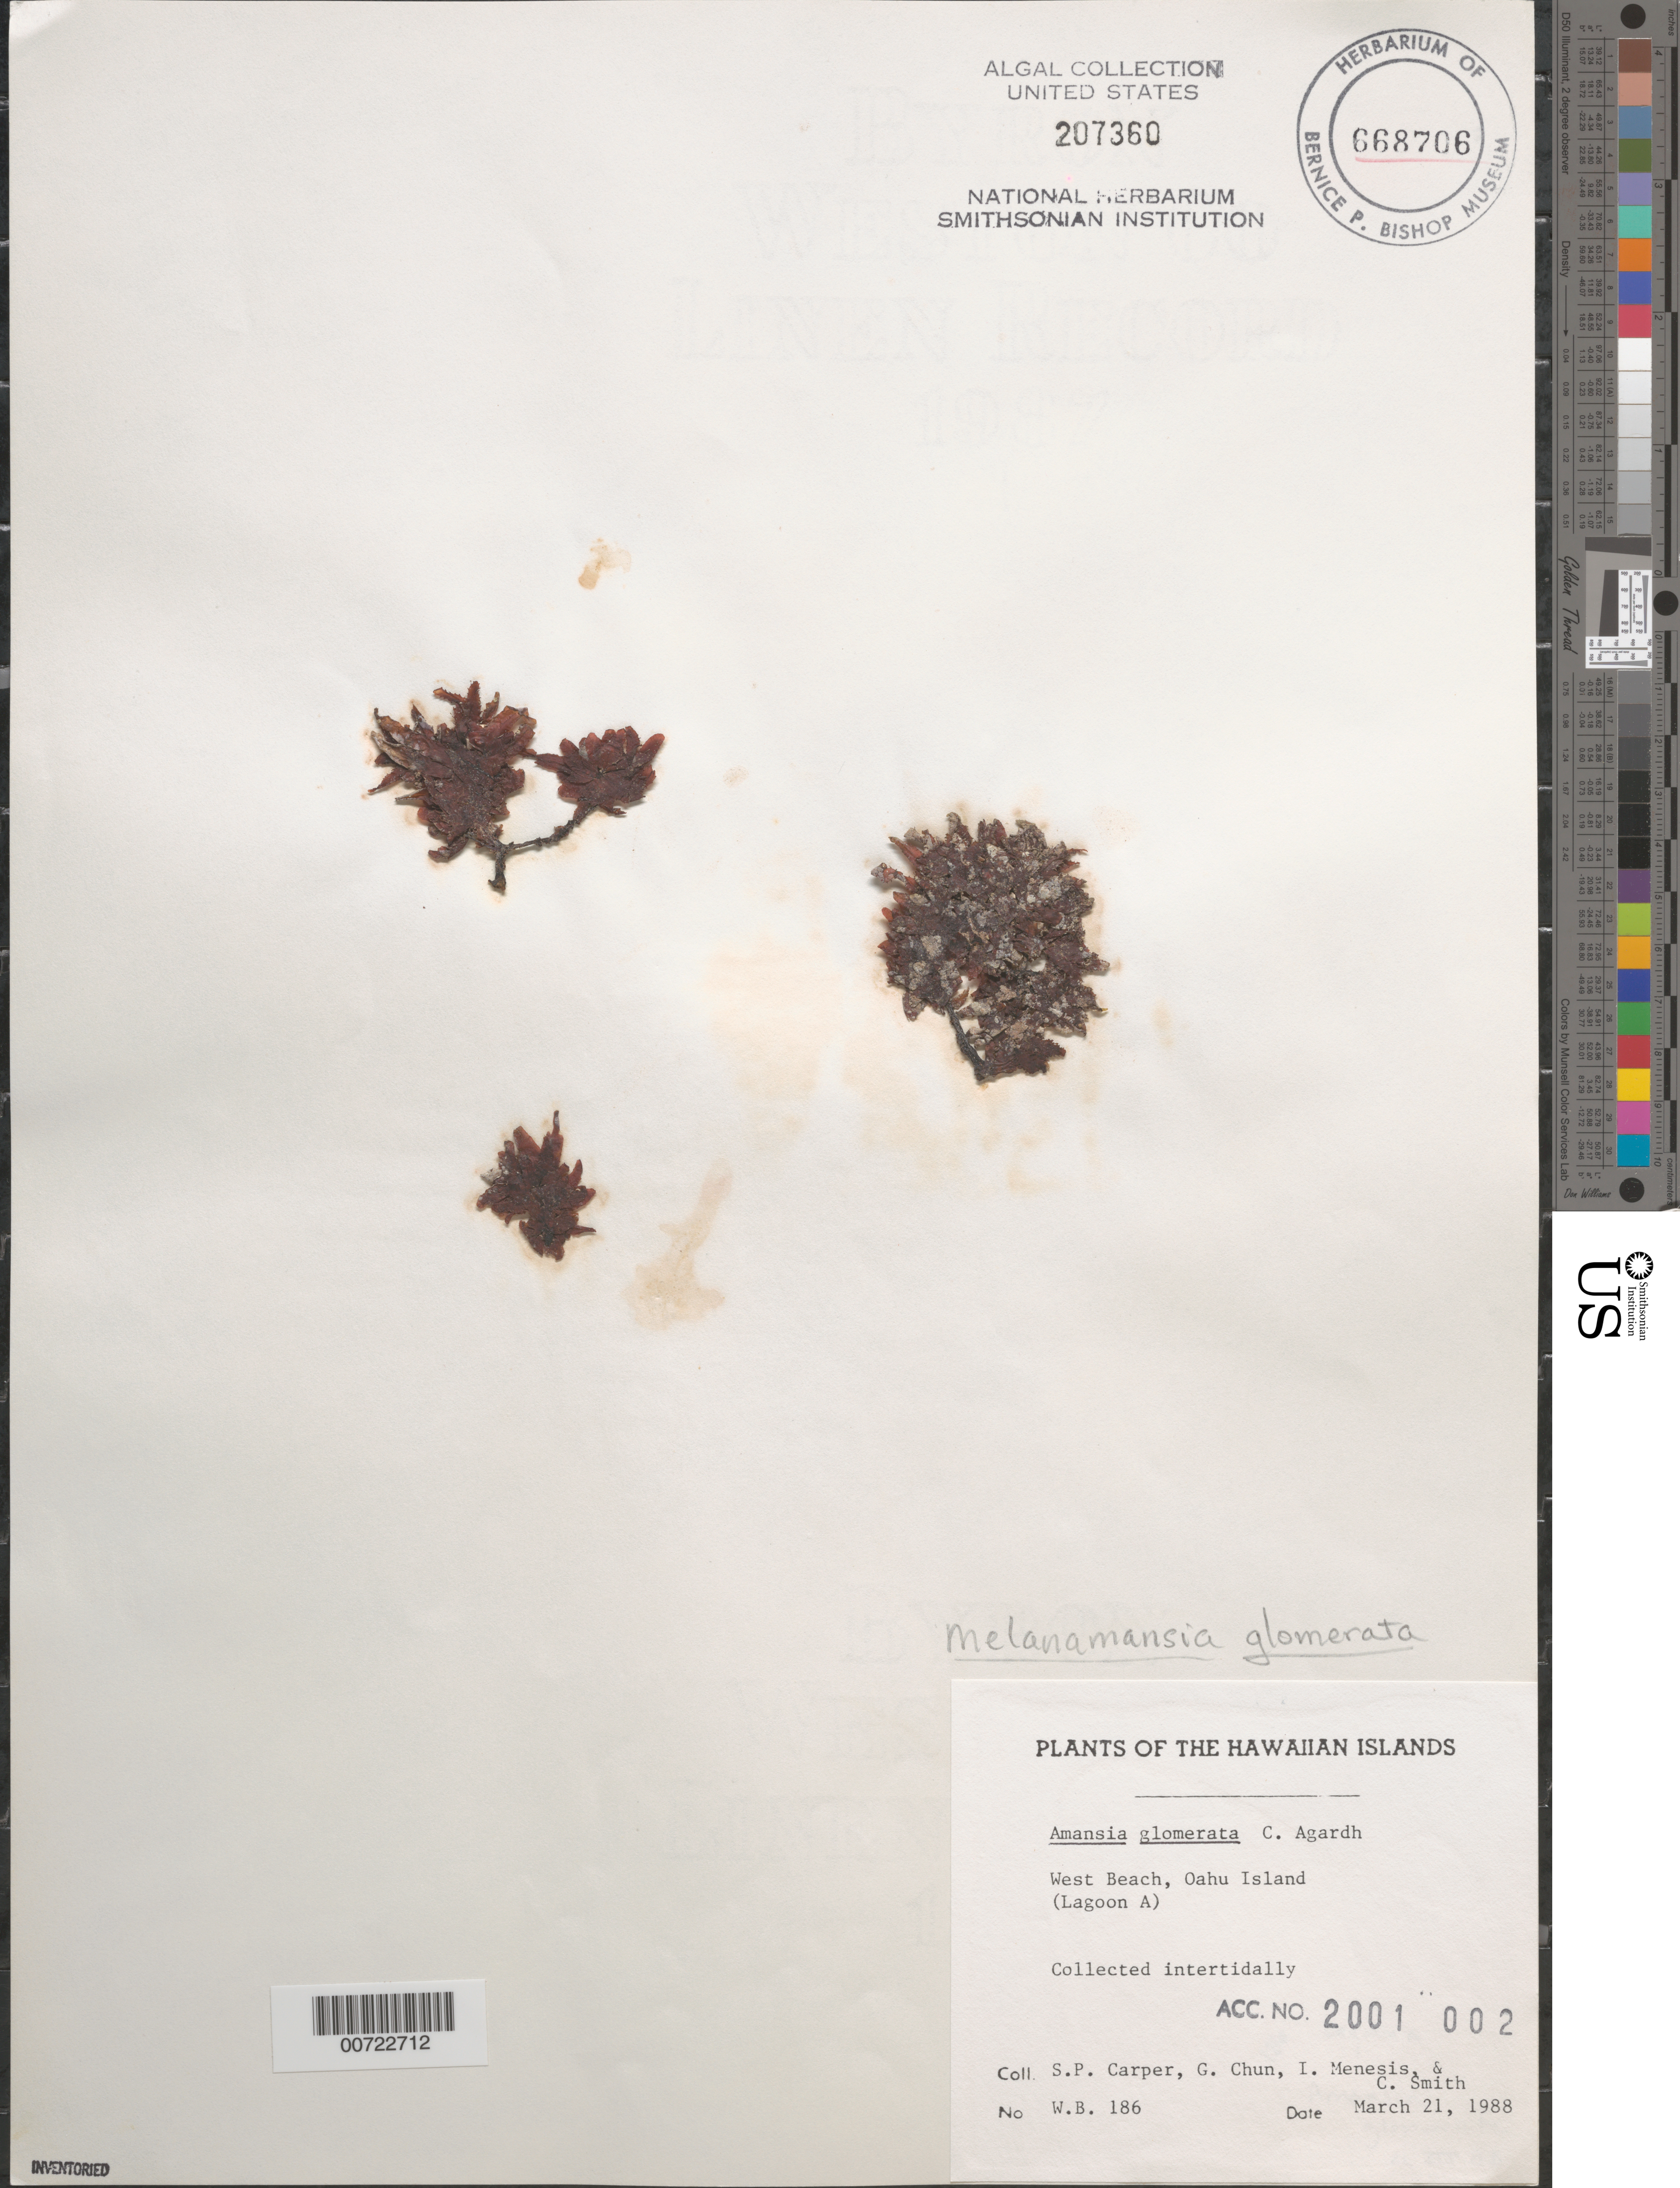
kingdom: Plantae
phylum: Rhodophyta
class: Florideophyceae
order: Ceramiales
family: Rhodomelaceae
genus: Amansia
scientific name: Amansia glomerata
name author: C. Agardh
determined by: Algae name updating Project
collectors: S. Carper, G. Chun, I. Menesis & C. M. Smith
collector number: WB 186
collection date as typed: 21 Mar 1988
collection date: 1988-03-21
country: United States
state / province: Hawaii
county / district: Honolulu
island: Oahu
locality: West Beach (Lagoon A)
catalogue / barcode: US 207360